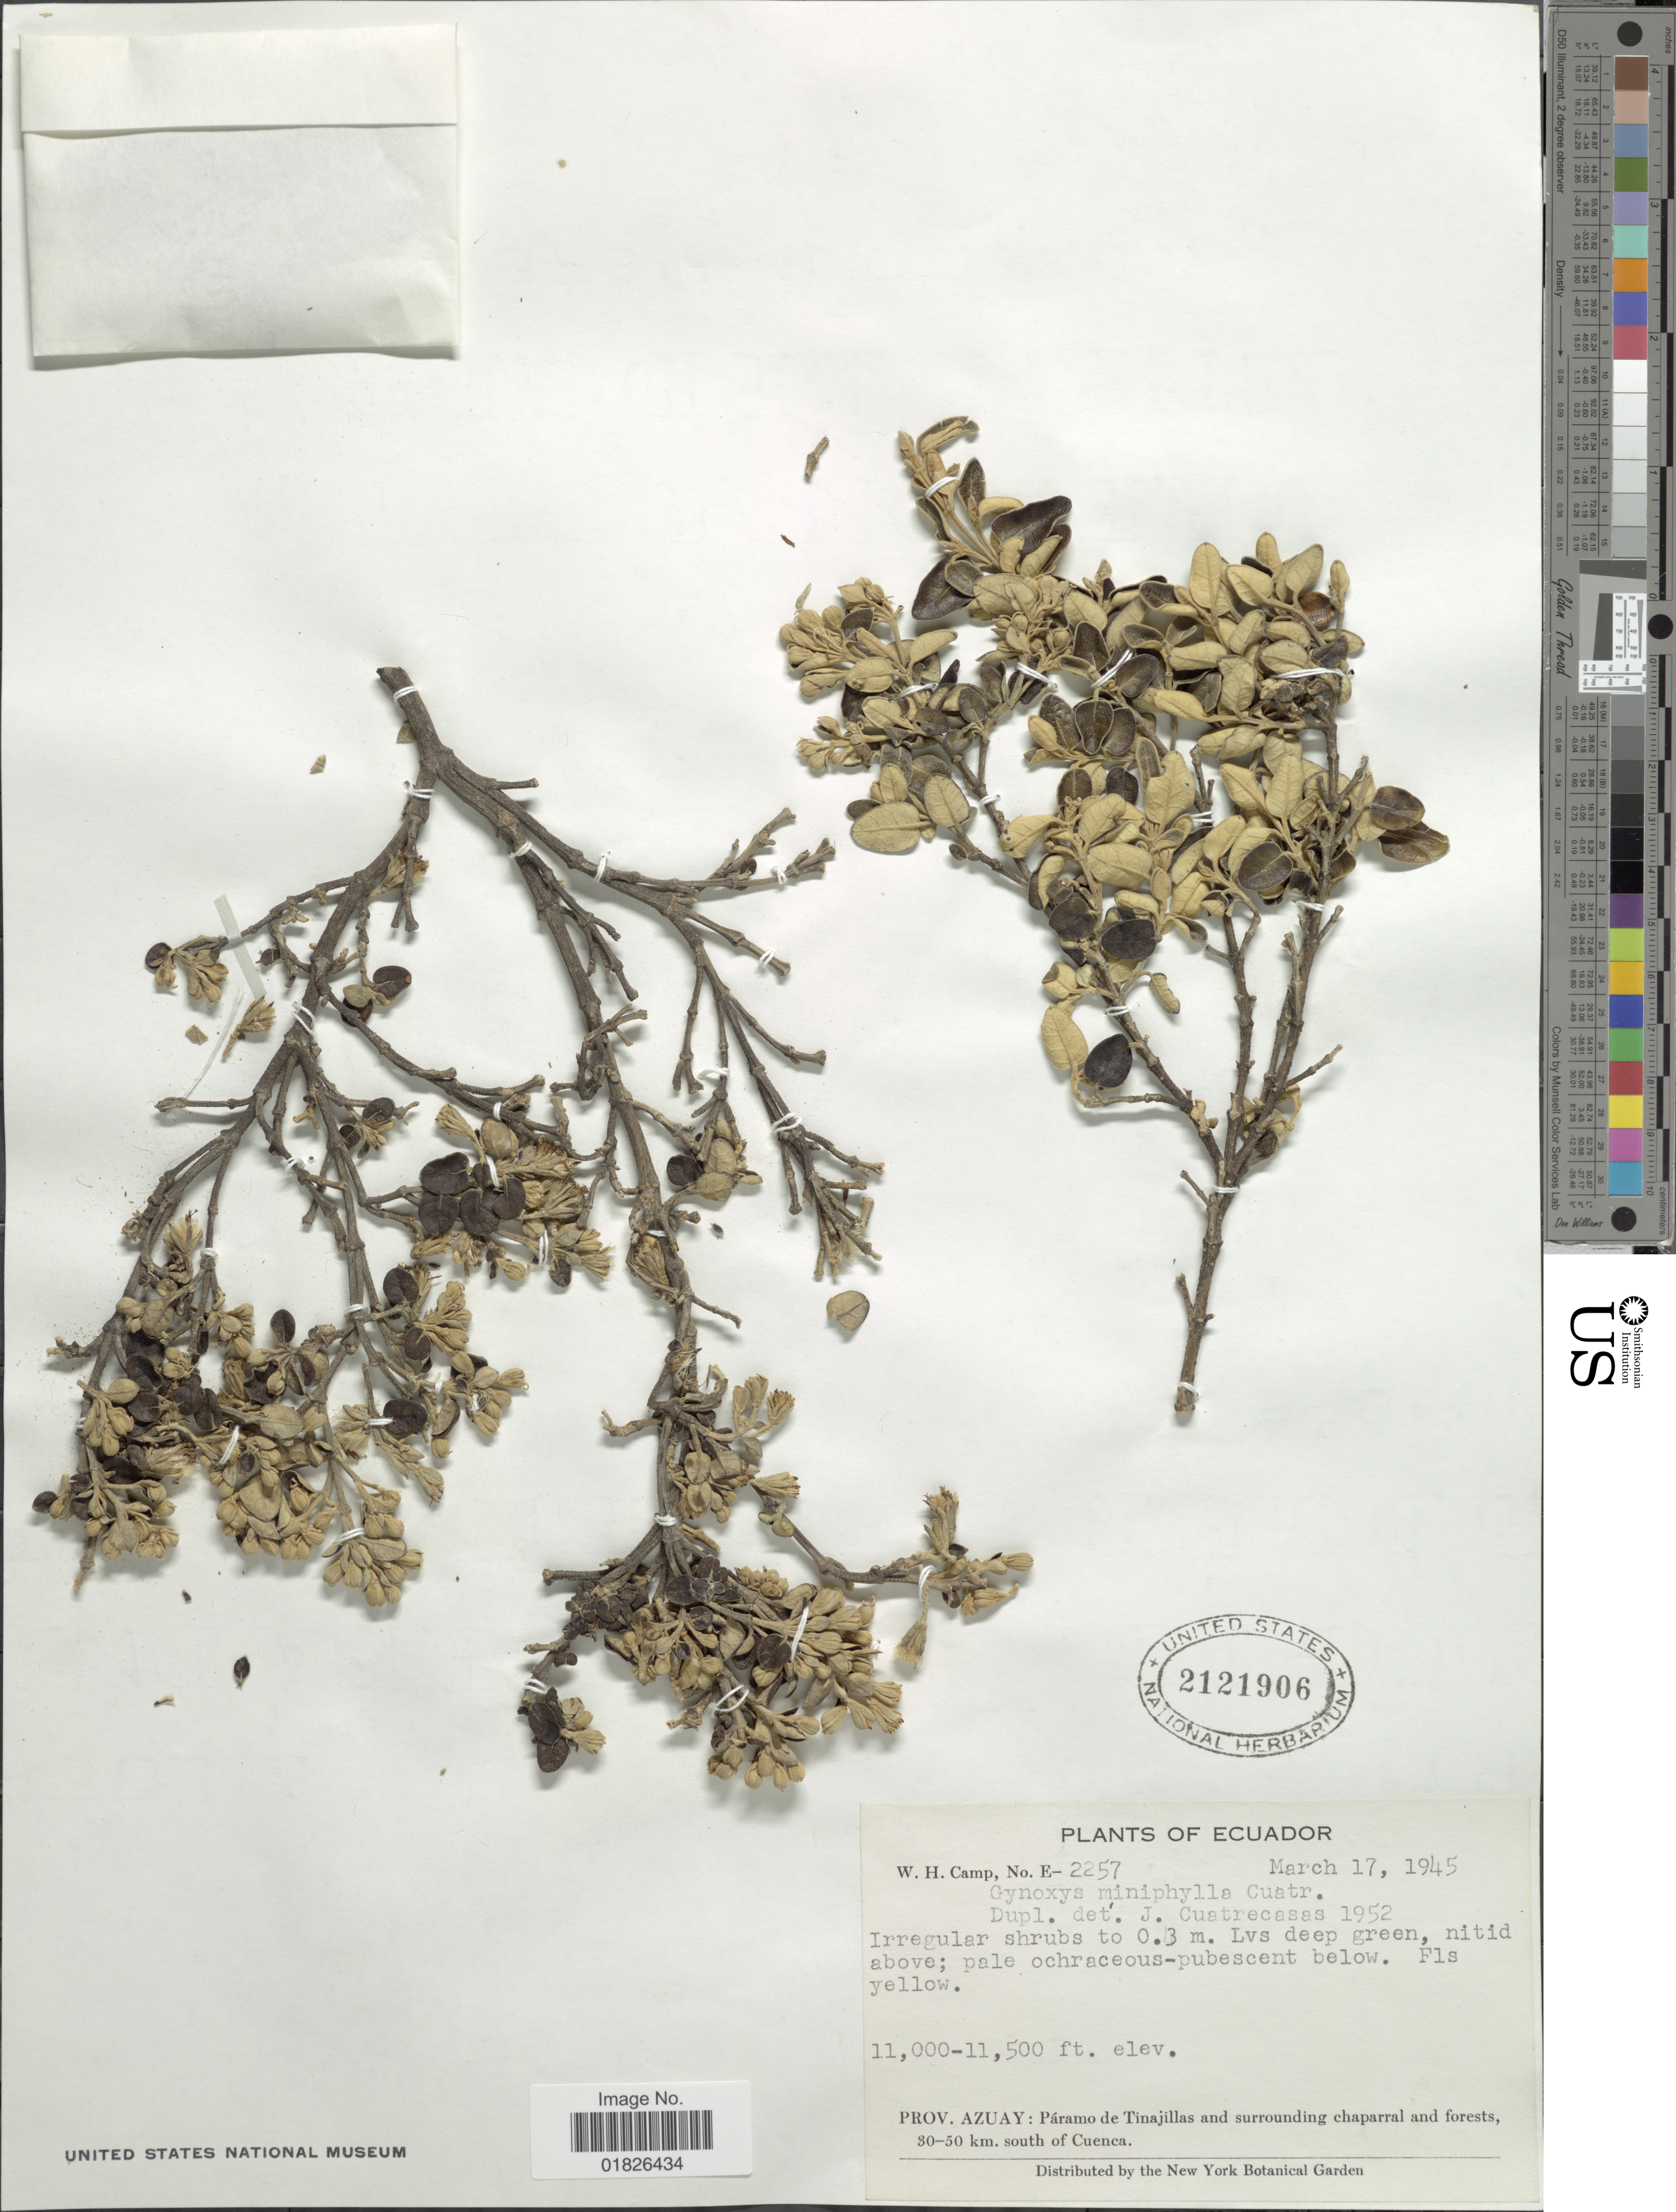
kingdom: Plantae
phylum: Tracheophyta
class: Magnoliopsida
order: Asterales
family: Asteraceae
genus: Gynoxys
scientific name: Gynoxys miniphylla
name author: Cuatrec.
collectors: W. H. Camp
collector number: E-2257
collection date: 1945-03-17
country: Ecuador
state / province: Azuay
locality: Paramo de Tinajillas and surrounding chaparral and forests, 30-50 km south of Cuenca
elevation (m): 3353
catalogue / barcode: US 2121906